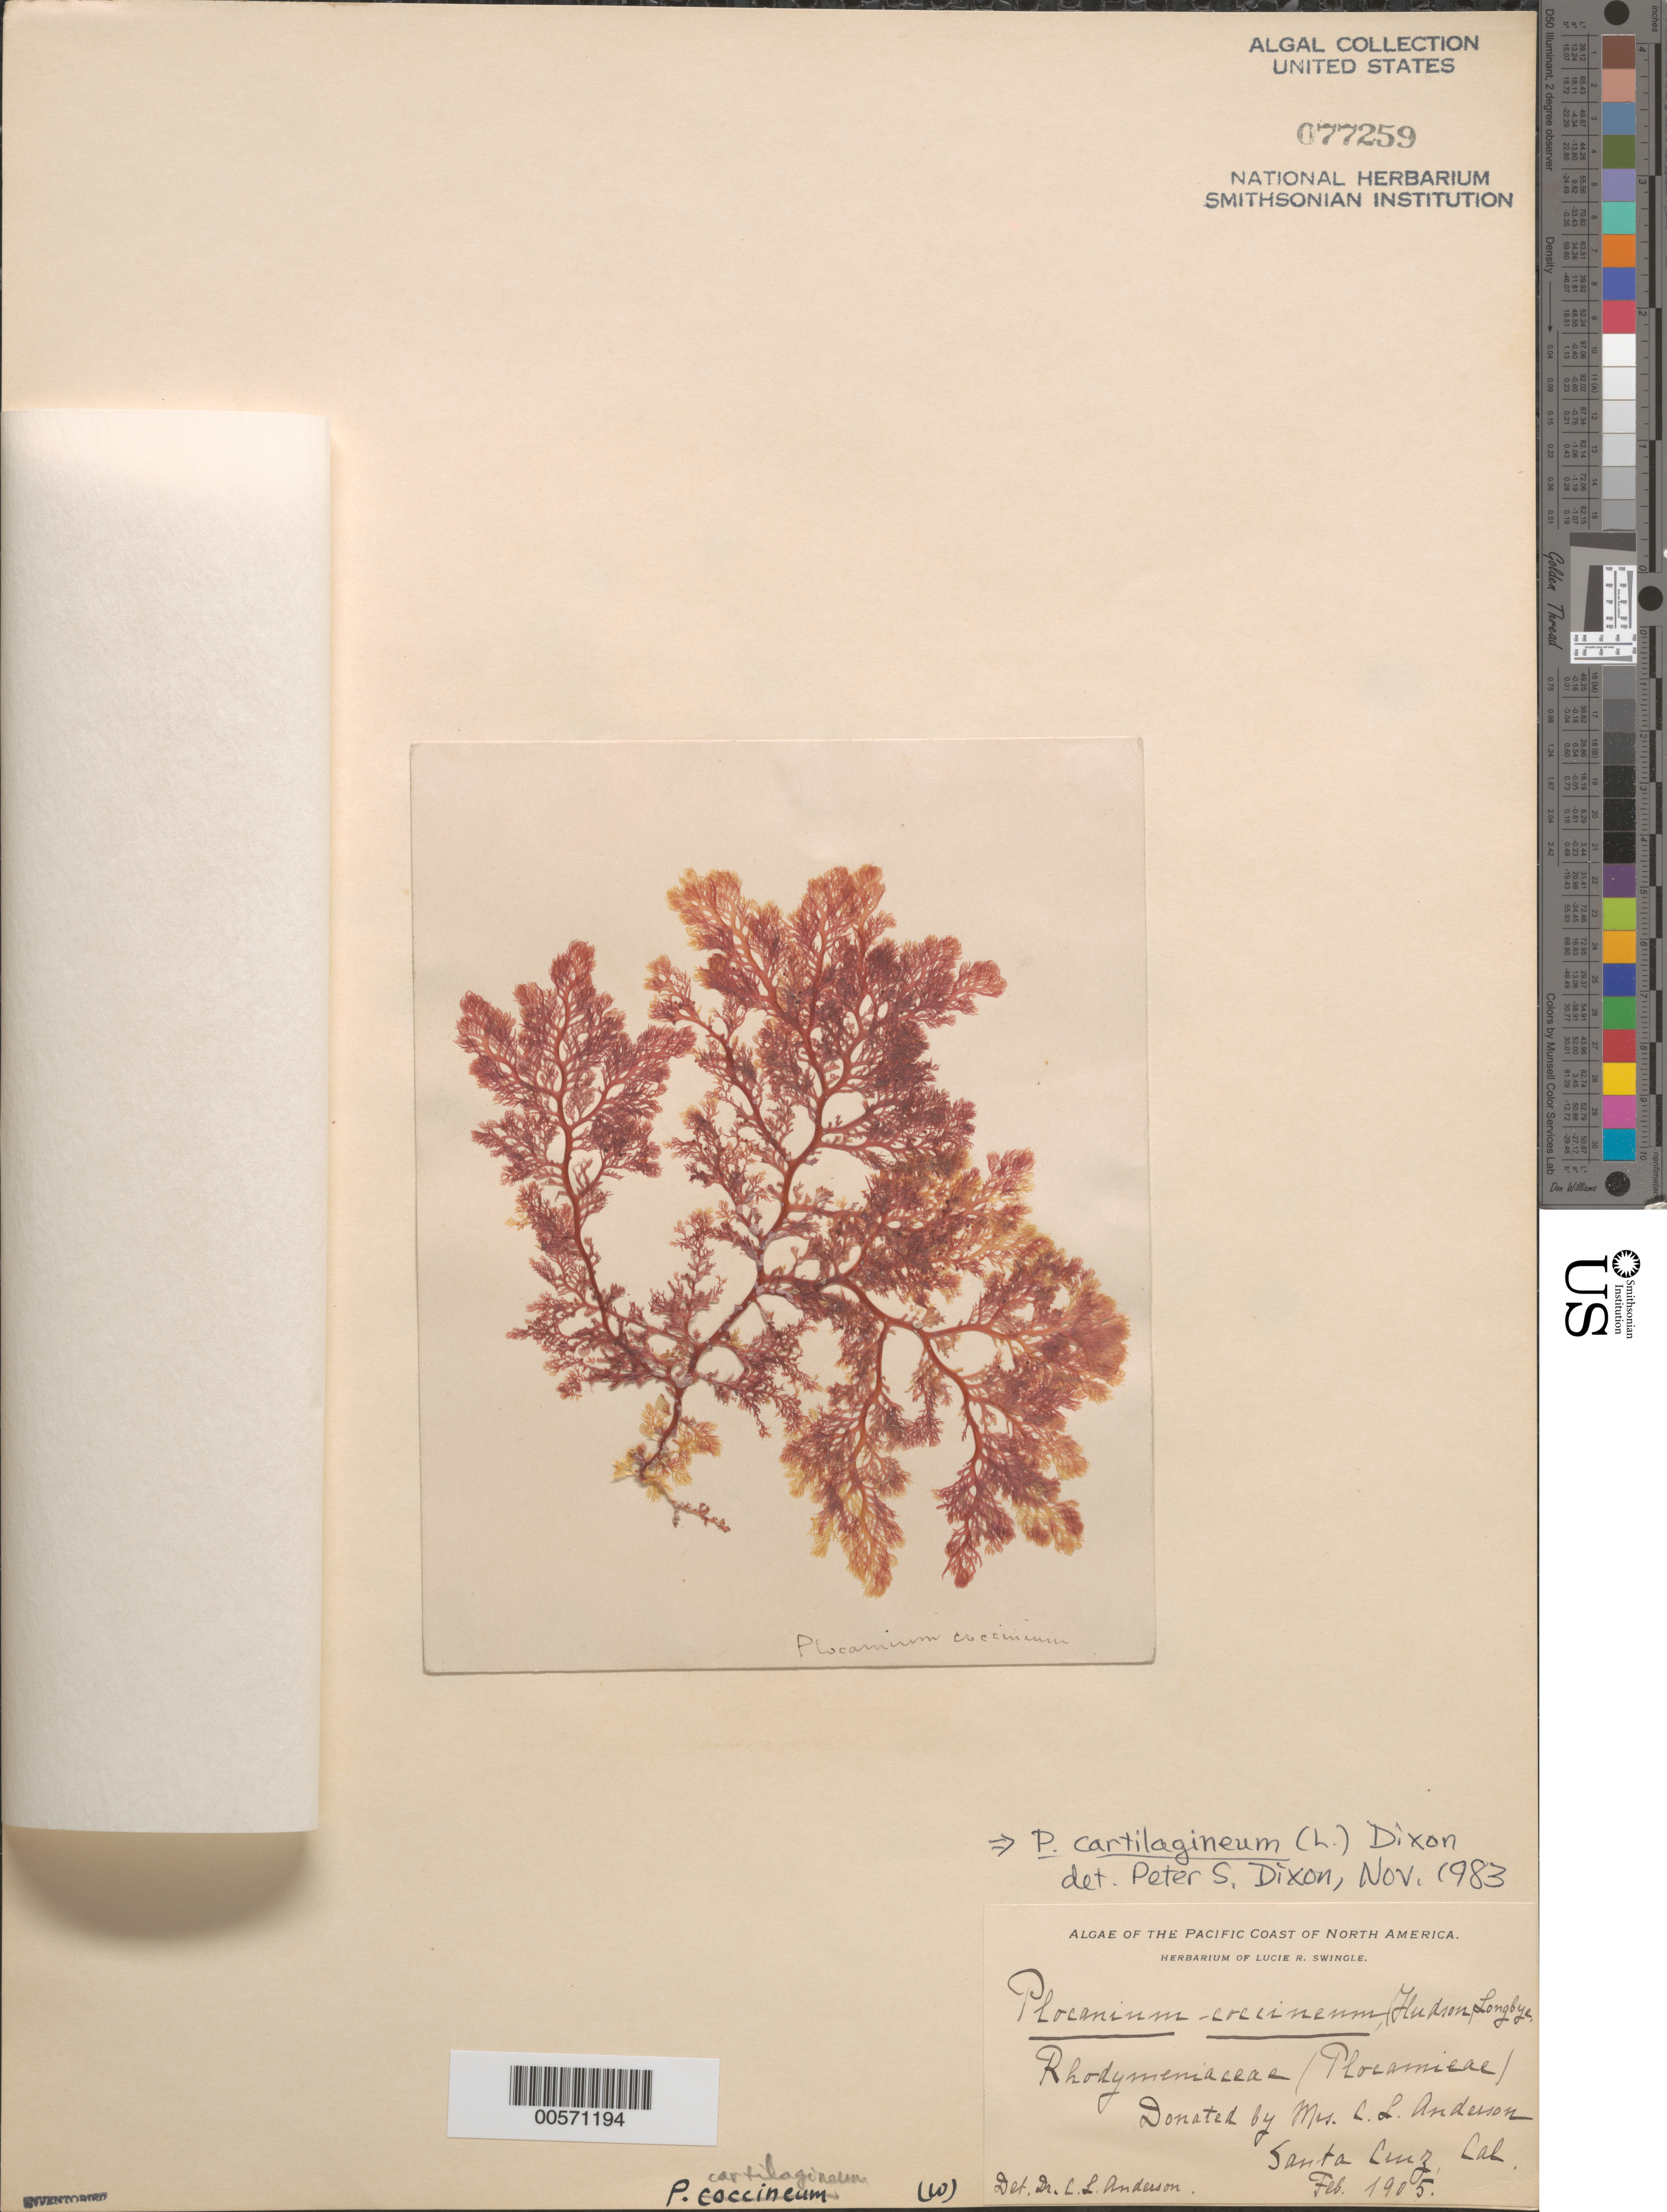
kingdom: Plantae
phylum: Rhodophyta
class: Florideophyceae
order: Plocamiales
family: Plocamiaceae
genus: Plocamium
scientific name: Plocamium cartilagineum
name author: (L.) P.S. Dixon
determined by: Dixon, P. S.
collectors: C. L. Anderson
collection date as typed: Feb 1905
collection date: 1905-02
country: United States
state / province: California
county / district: Santa Cruz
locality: Santa Cruz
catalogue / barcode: US 77259